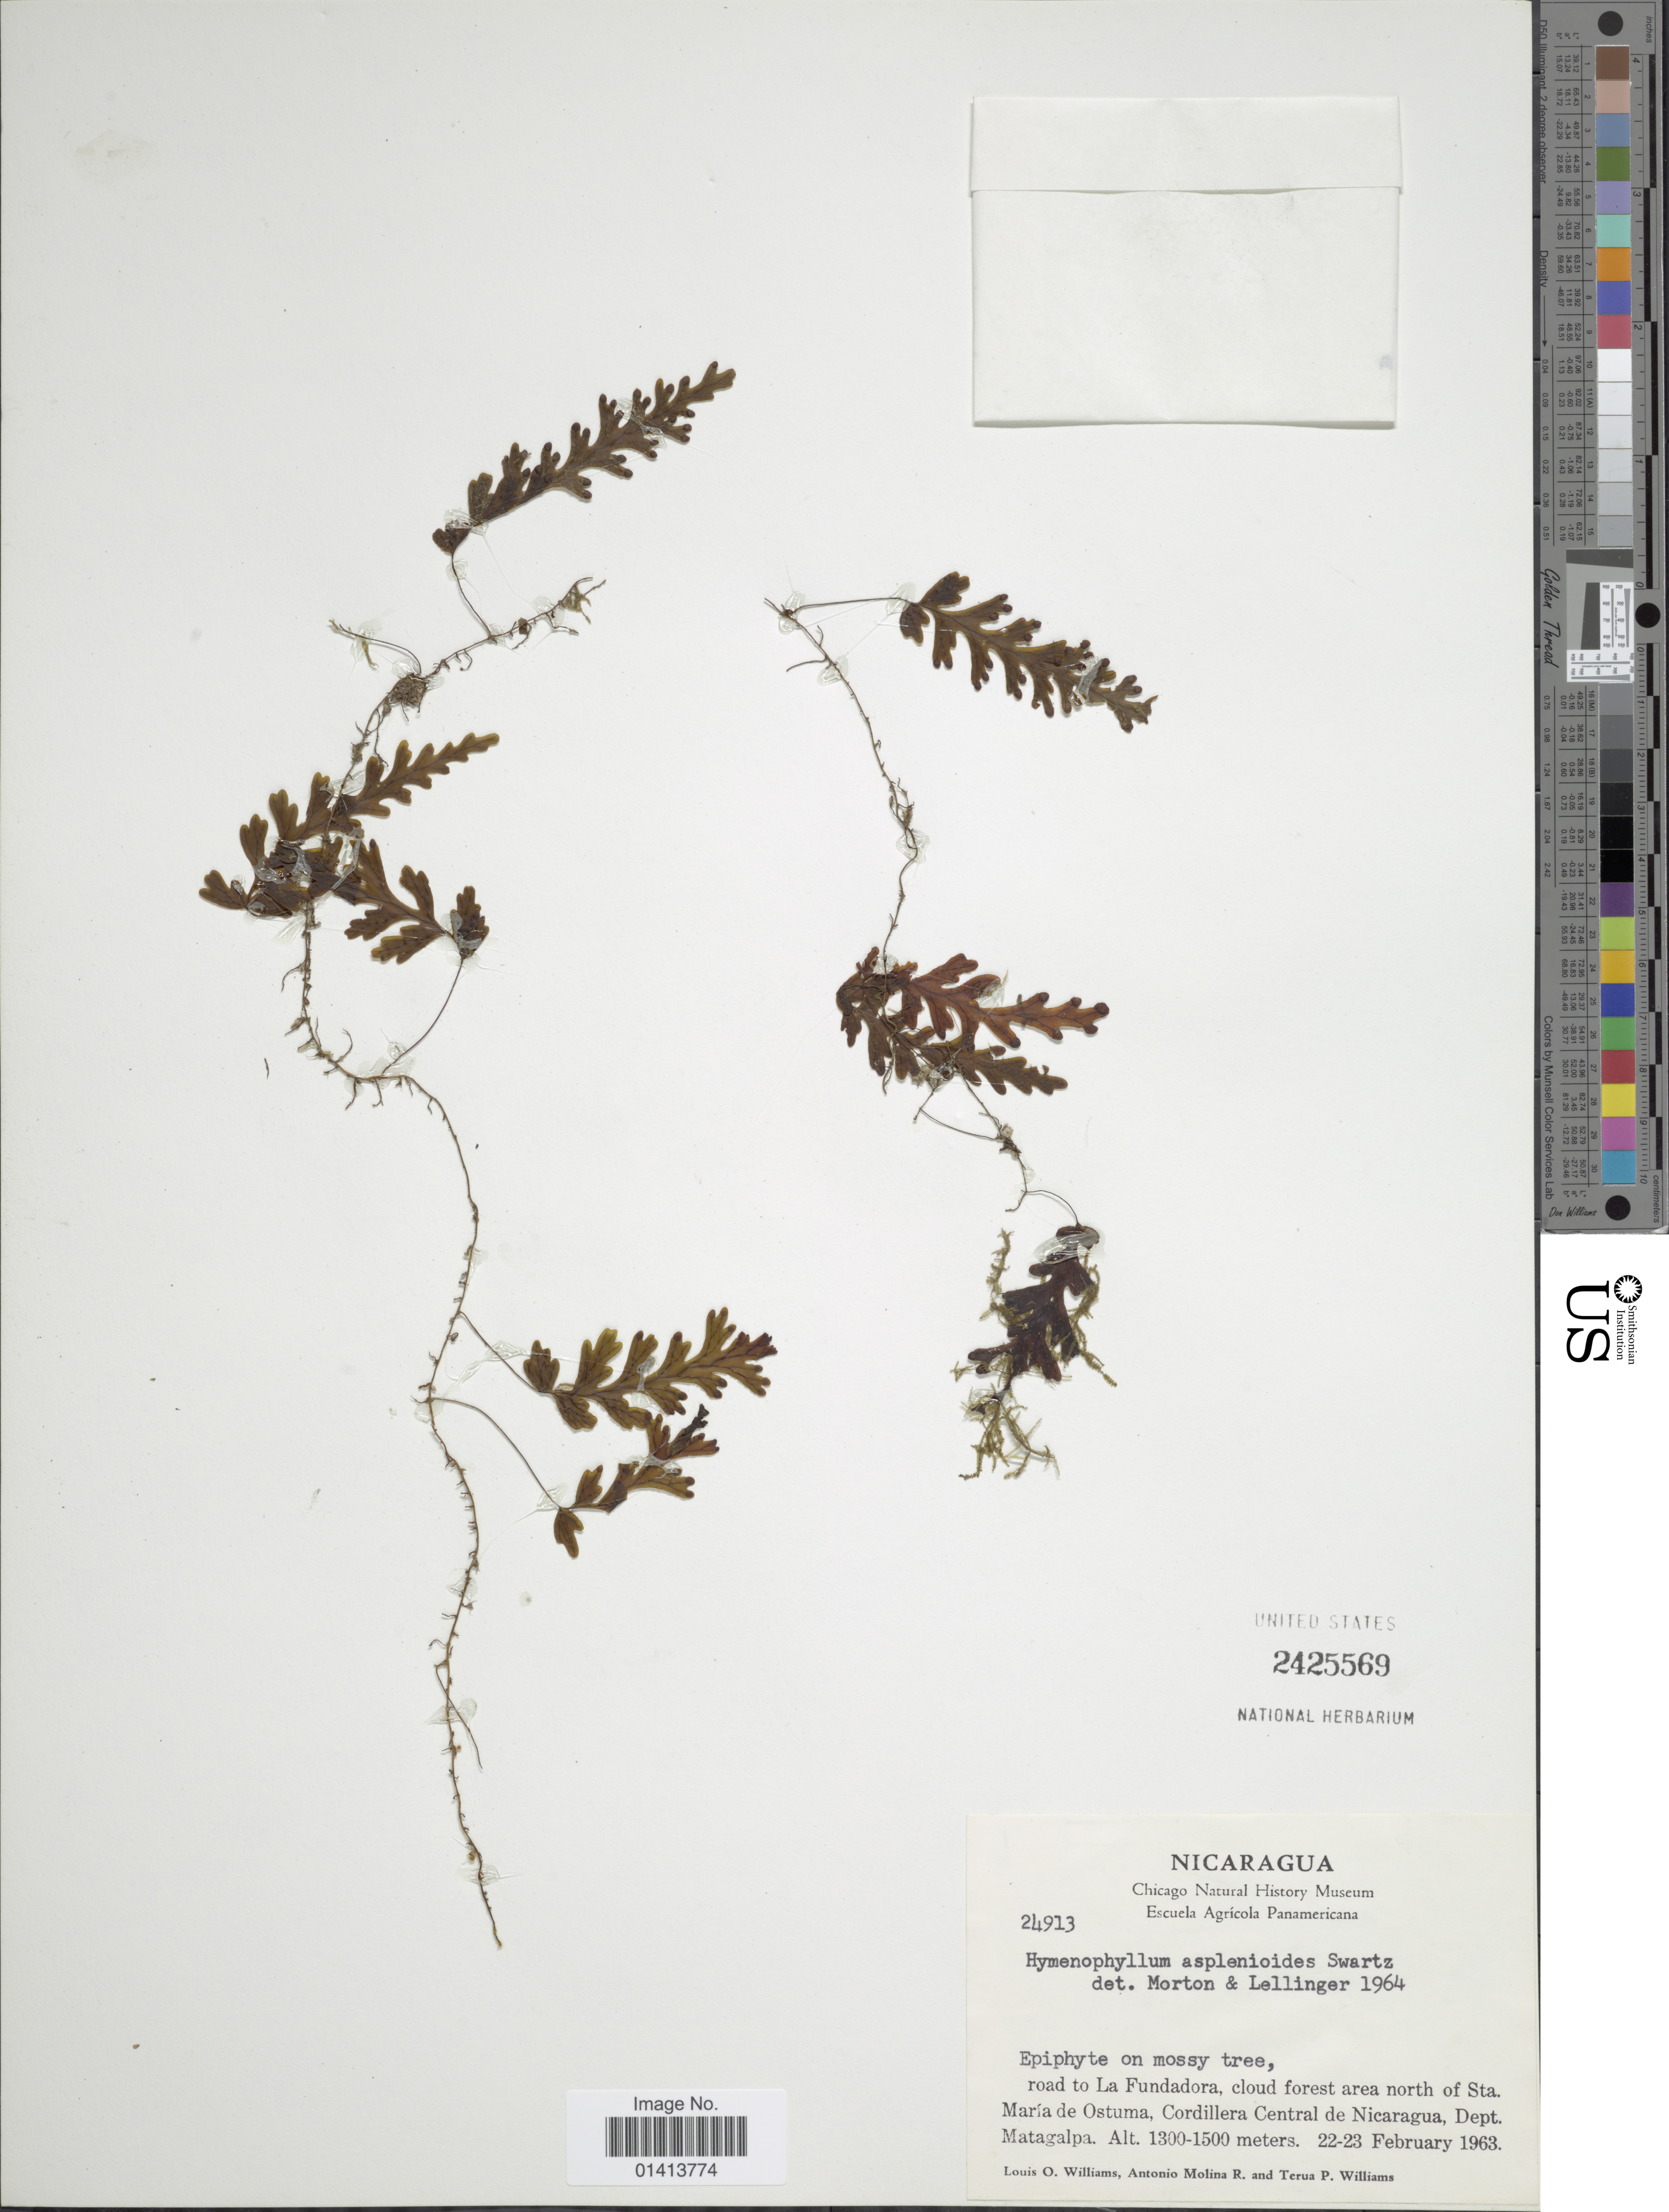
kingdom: Plantae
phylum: Tracheophyta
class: Polypodiopsida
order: Hymenophyllales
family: Hymenophyllaceae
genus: Hymenophyllum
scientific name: Hymenophyllum asplenioides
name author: (Sw.) Sw.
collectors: L. O. Williams, A. Molina R. & T. P. Williams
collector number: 24913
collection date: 1963-02-22/1963-02-23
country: Nicaragua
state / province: Matagalpa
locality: Road to La Fundadora, cloud forest area north of Sta María de Ostuma, Cordillera central de Nicaragua, Dept Matagalpa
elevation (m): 1300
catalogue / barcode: US 2425569